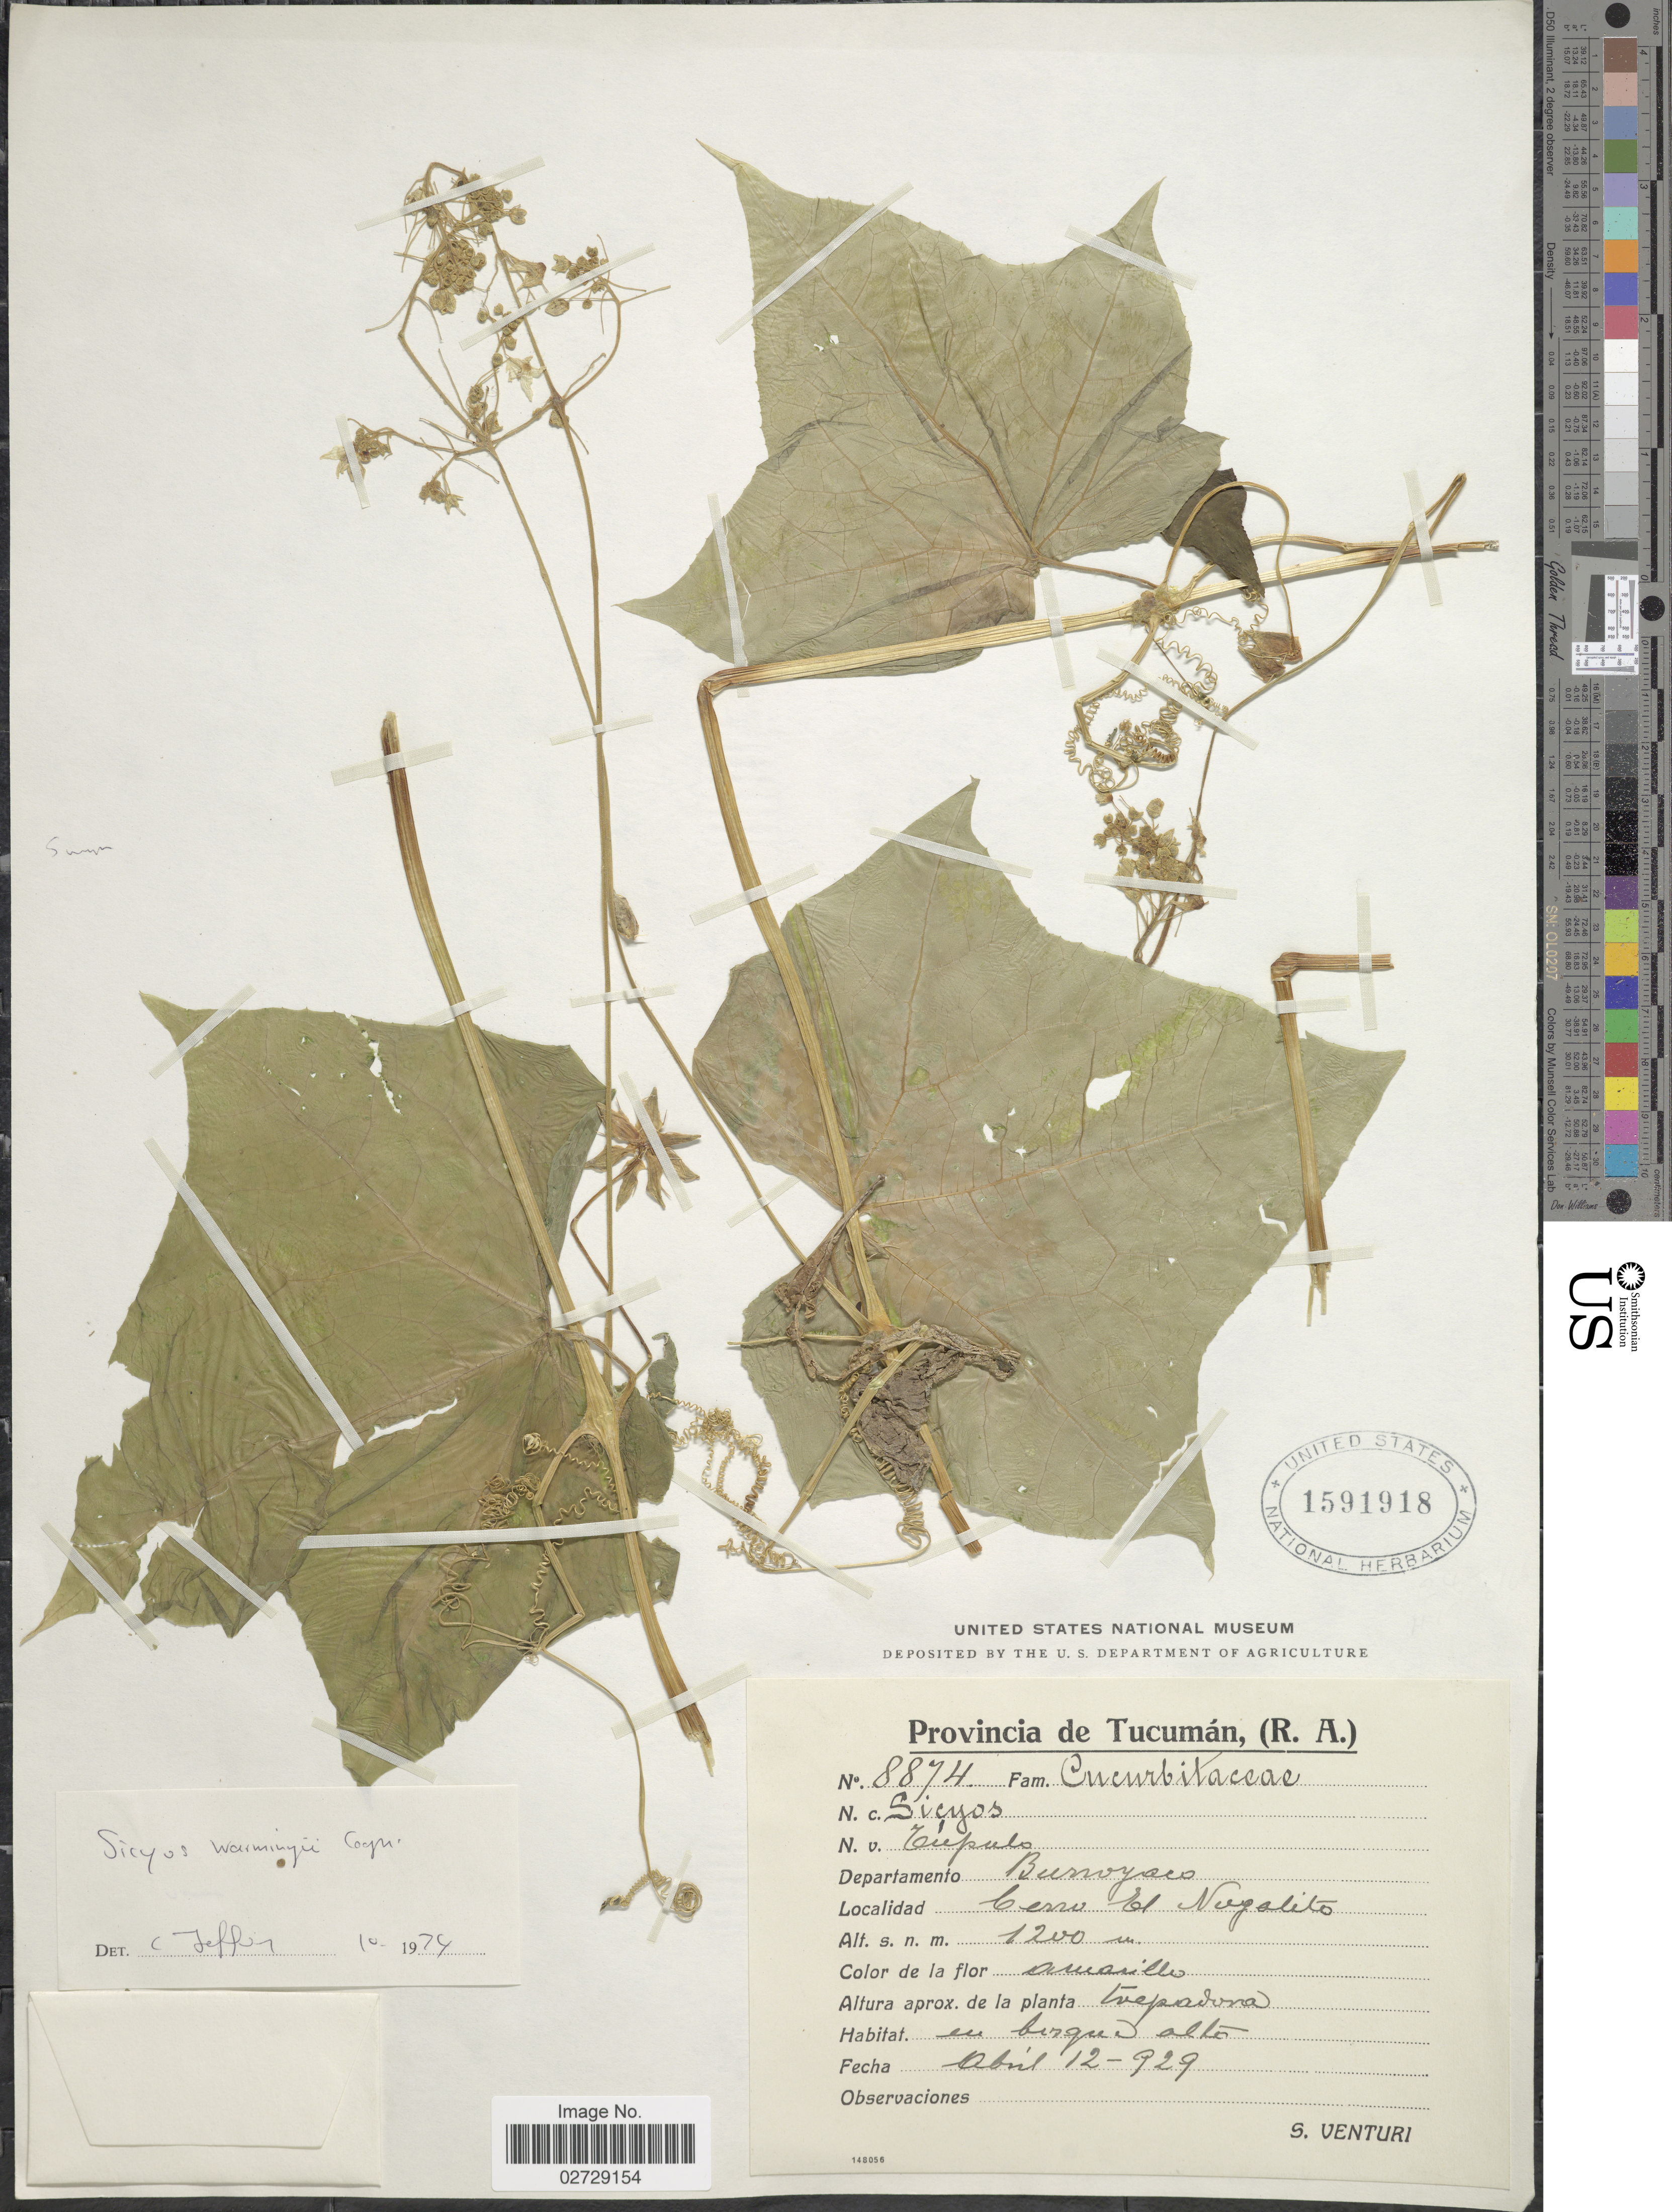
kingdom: Plantae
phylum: Tracheophyta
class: Magnoliopsida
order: Cucurbitales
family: Cucurbitaceae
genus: Sicyos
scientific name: Sicyos warmingii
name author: Cogn.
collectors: S. Venturi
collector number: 8874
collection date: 1929-04-12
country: Argentina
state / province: Tucuman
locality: Provincia de Tucuman, (R.A.), Departamento Burroyaco, Cerro El Nogalito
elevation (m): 1200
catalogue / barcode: US 1591918